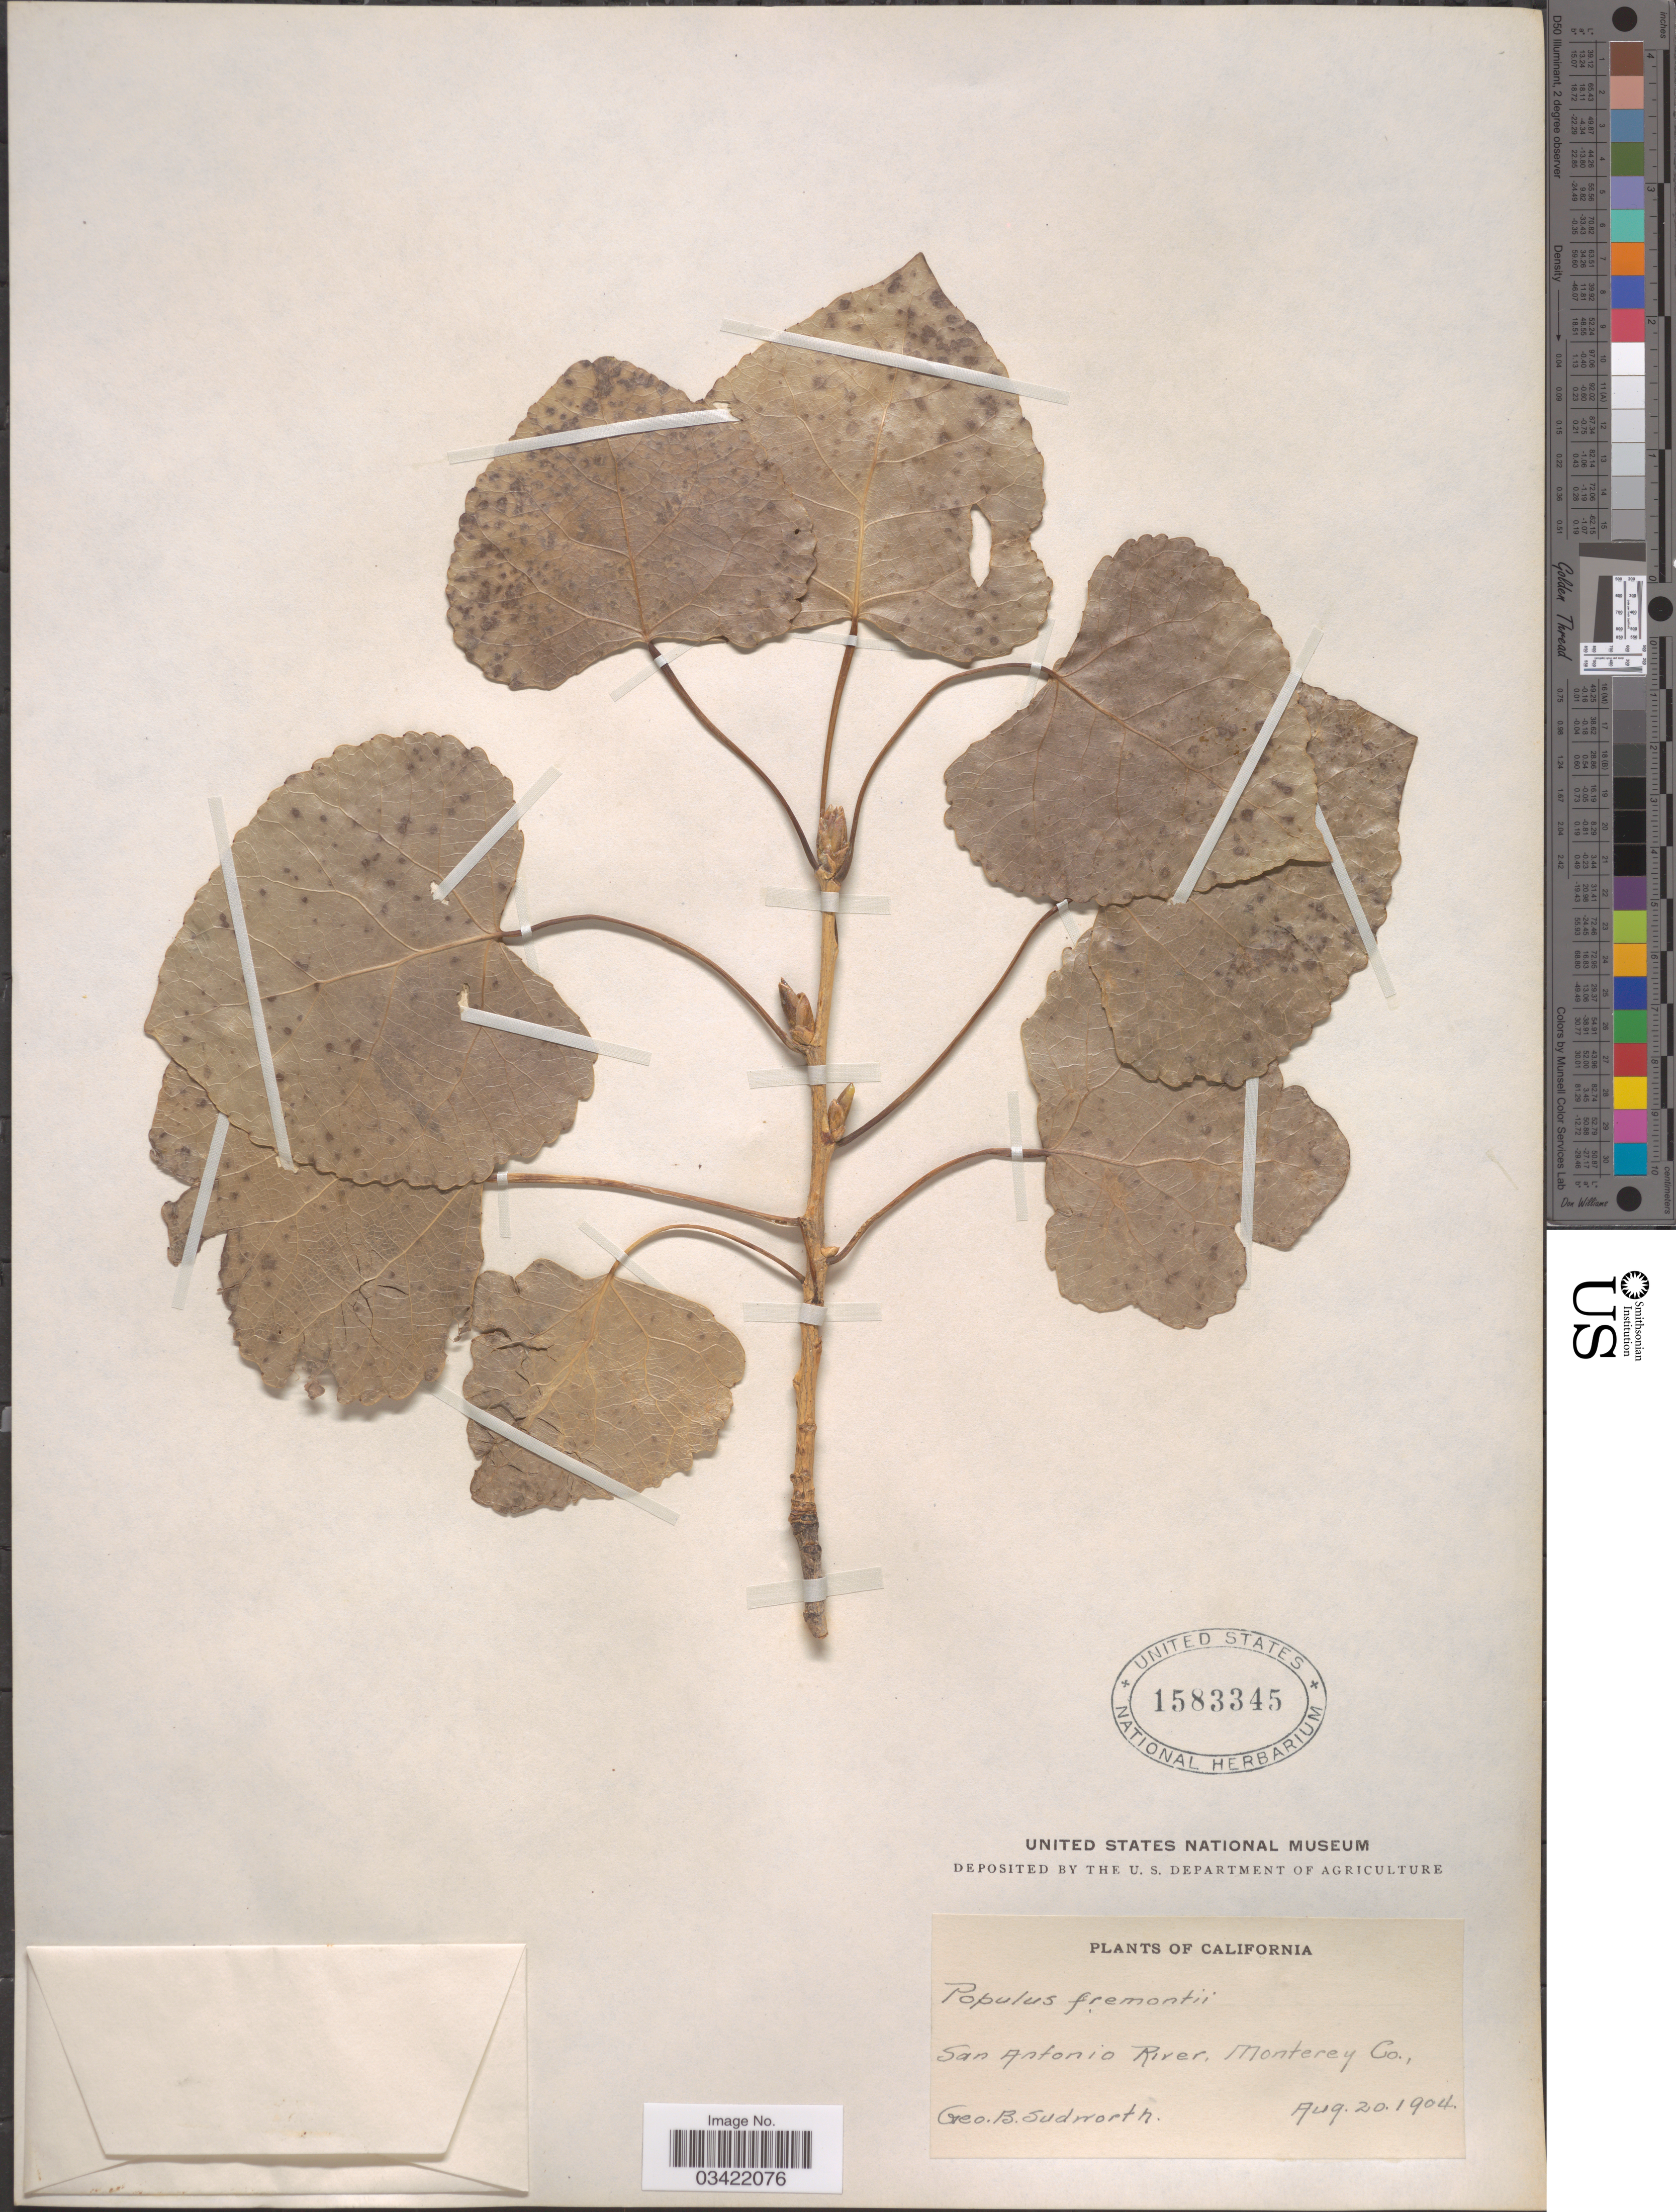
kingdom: Plantae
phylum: Tracheophyta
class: Magnoliopsida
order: Malpighiales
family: Salicaceae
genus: Populus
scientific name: Populus fremontii subsp. fremontii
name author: S. Watson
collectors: G. B. Sudworth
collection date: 1904-08-20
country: United States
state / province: California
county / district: Monterey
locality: San Antonio River, Monterey Co.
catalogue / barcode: US 1583345